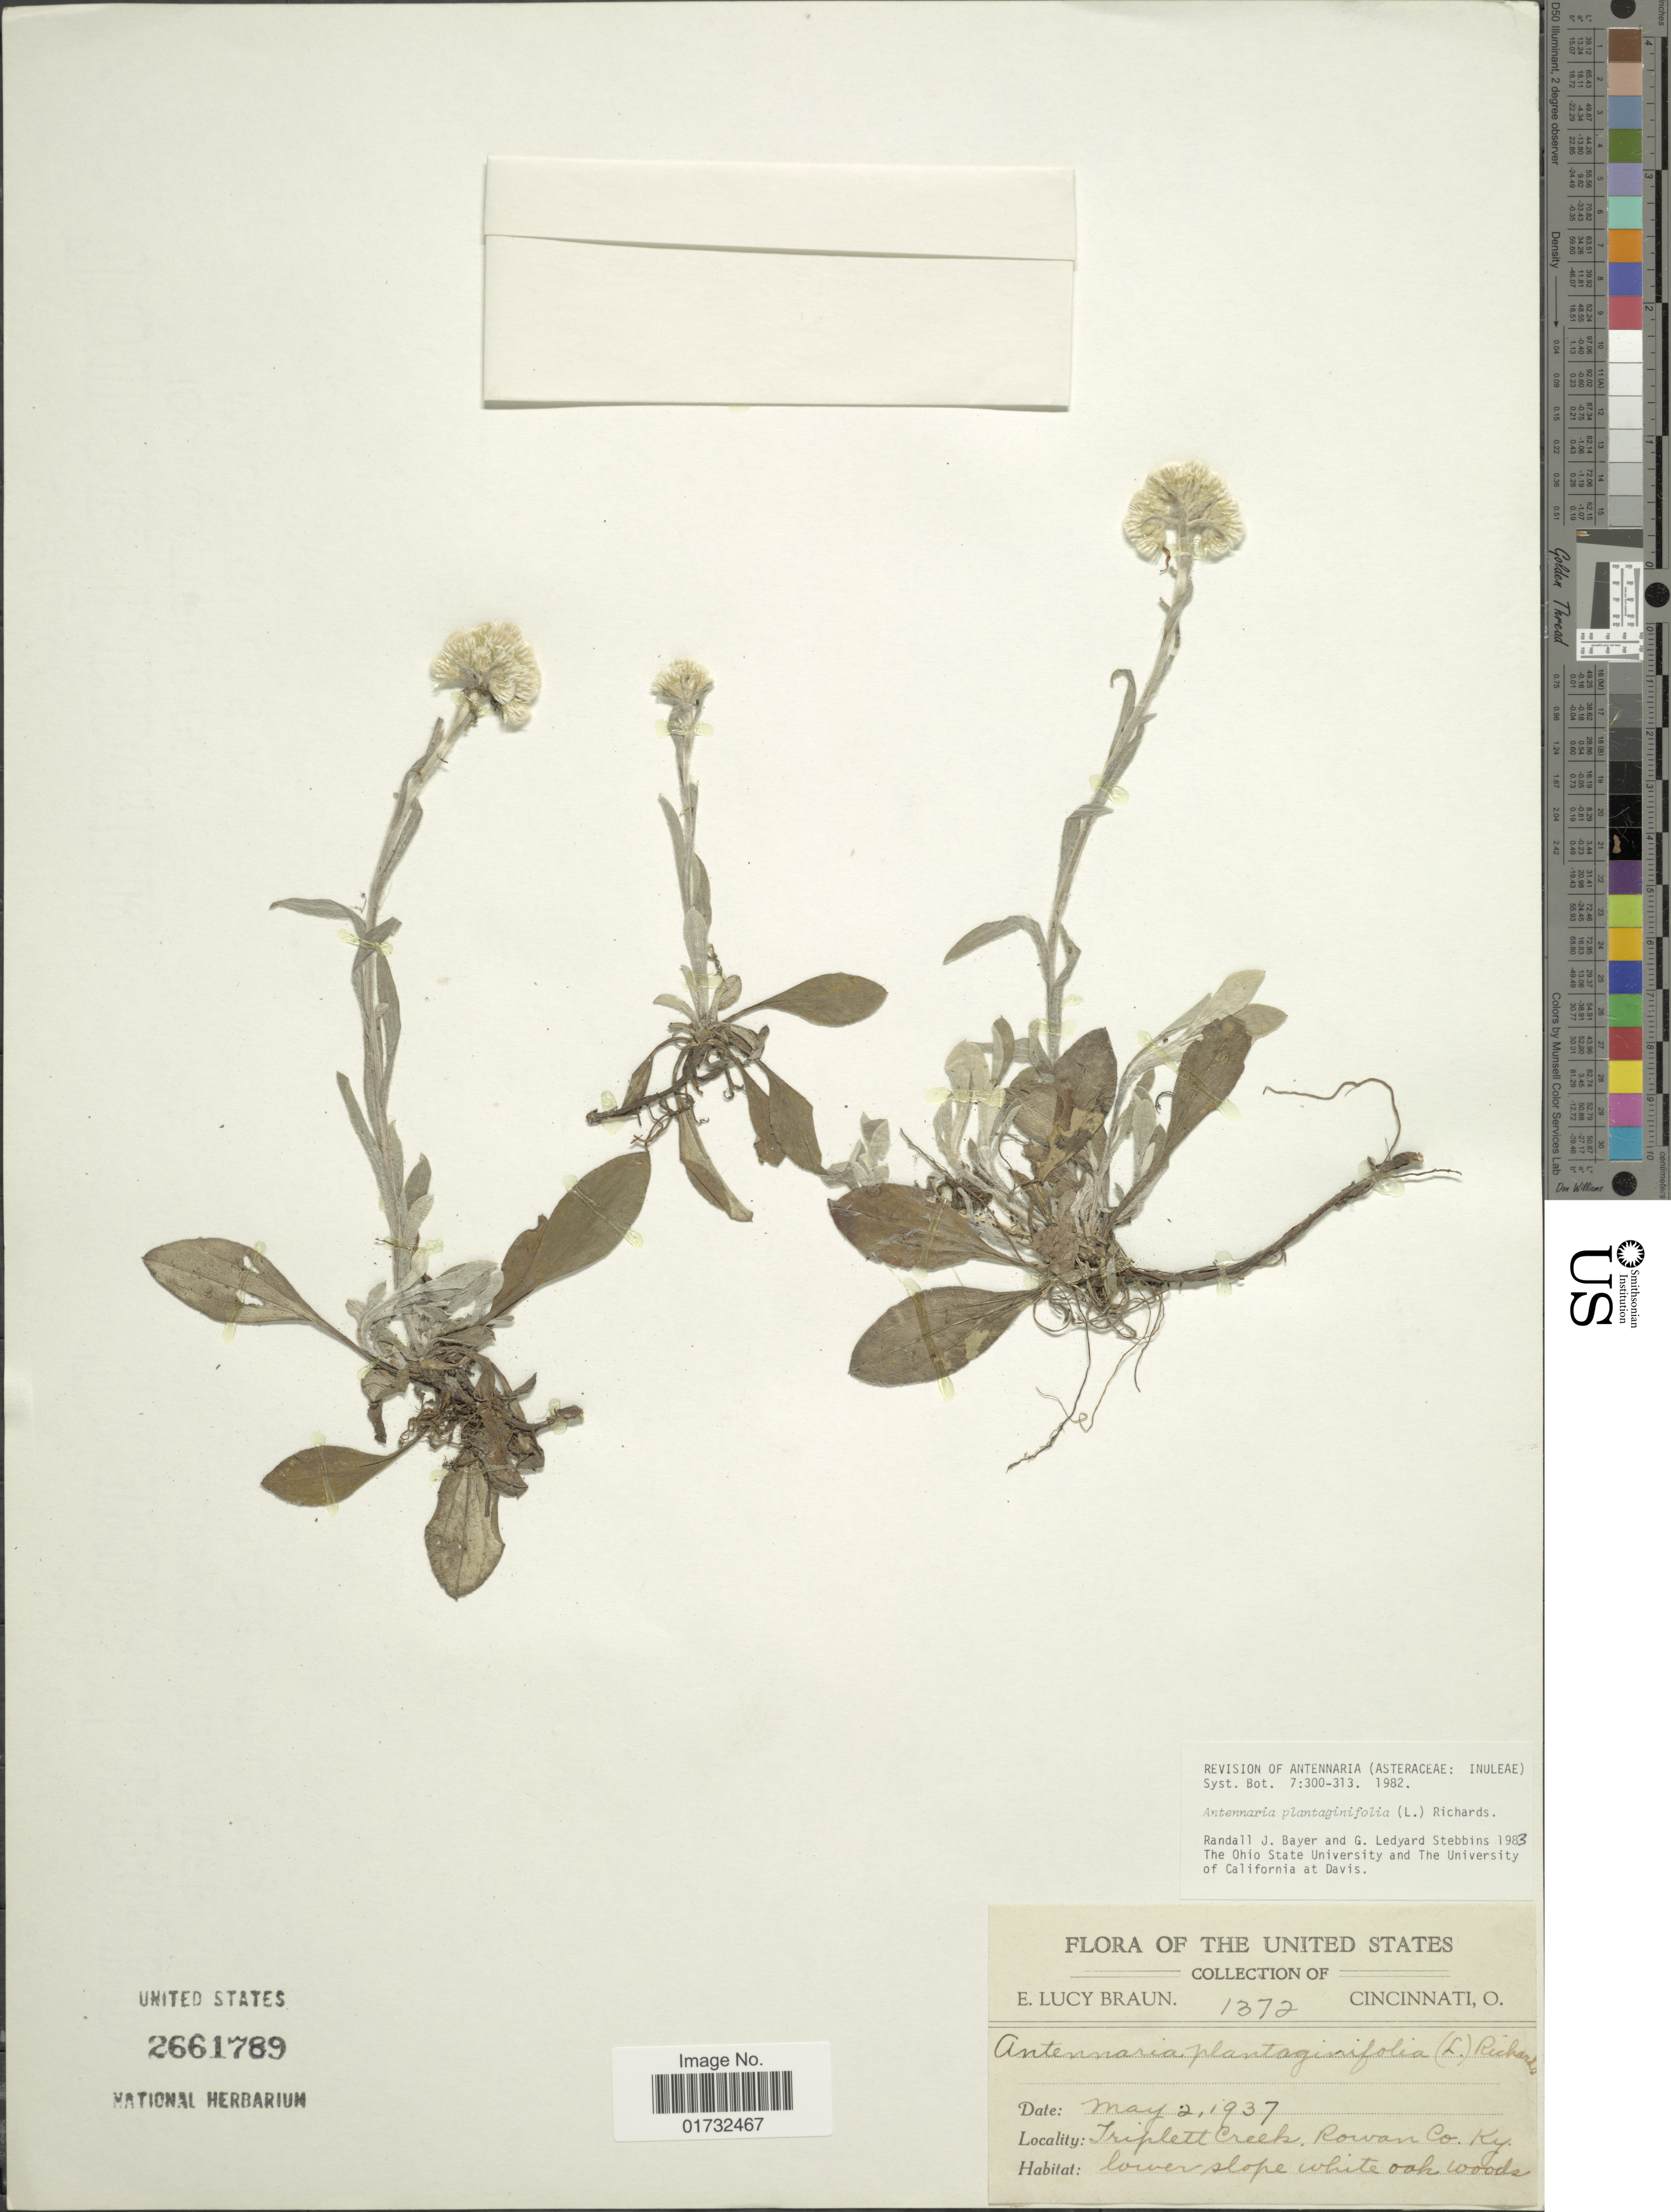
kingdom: Plantae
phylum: Tracheophyta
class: Magnoliopsida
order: Asterales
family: Asteraceae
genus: Antennaria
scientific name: Antennaria plantaginifolia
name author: (L.) Richardson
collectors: E. L. Braun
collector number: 1372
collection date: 1937-05-02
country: United States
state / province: Kentucky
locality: Triplett Creek, Rowan Co.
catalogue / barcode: US 2661789